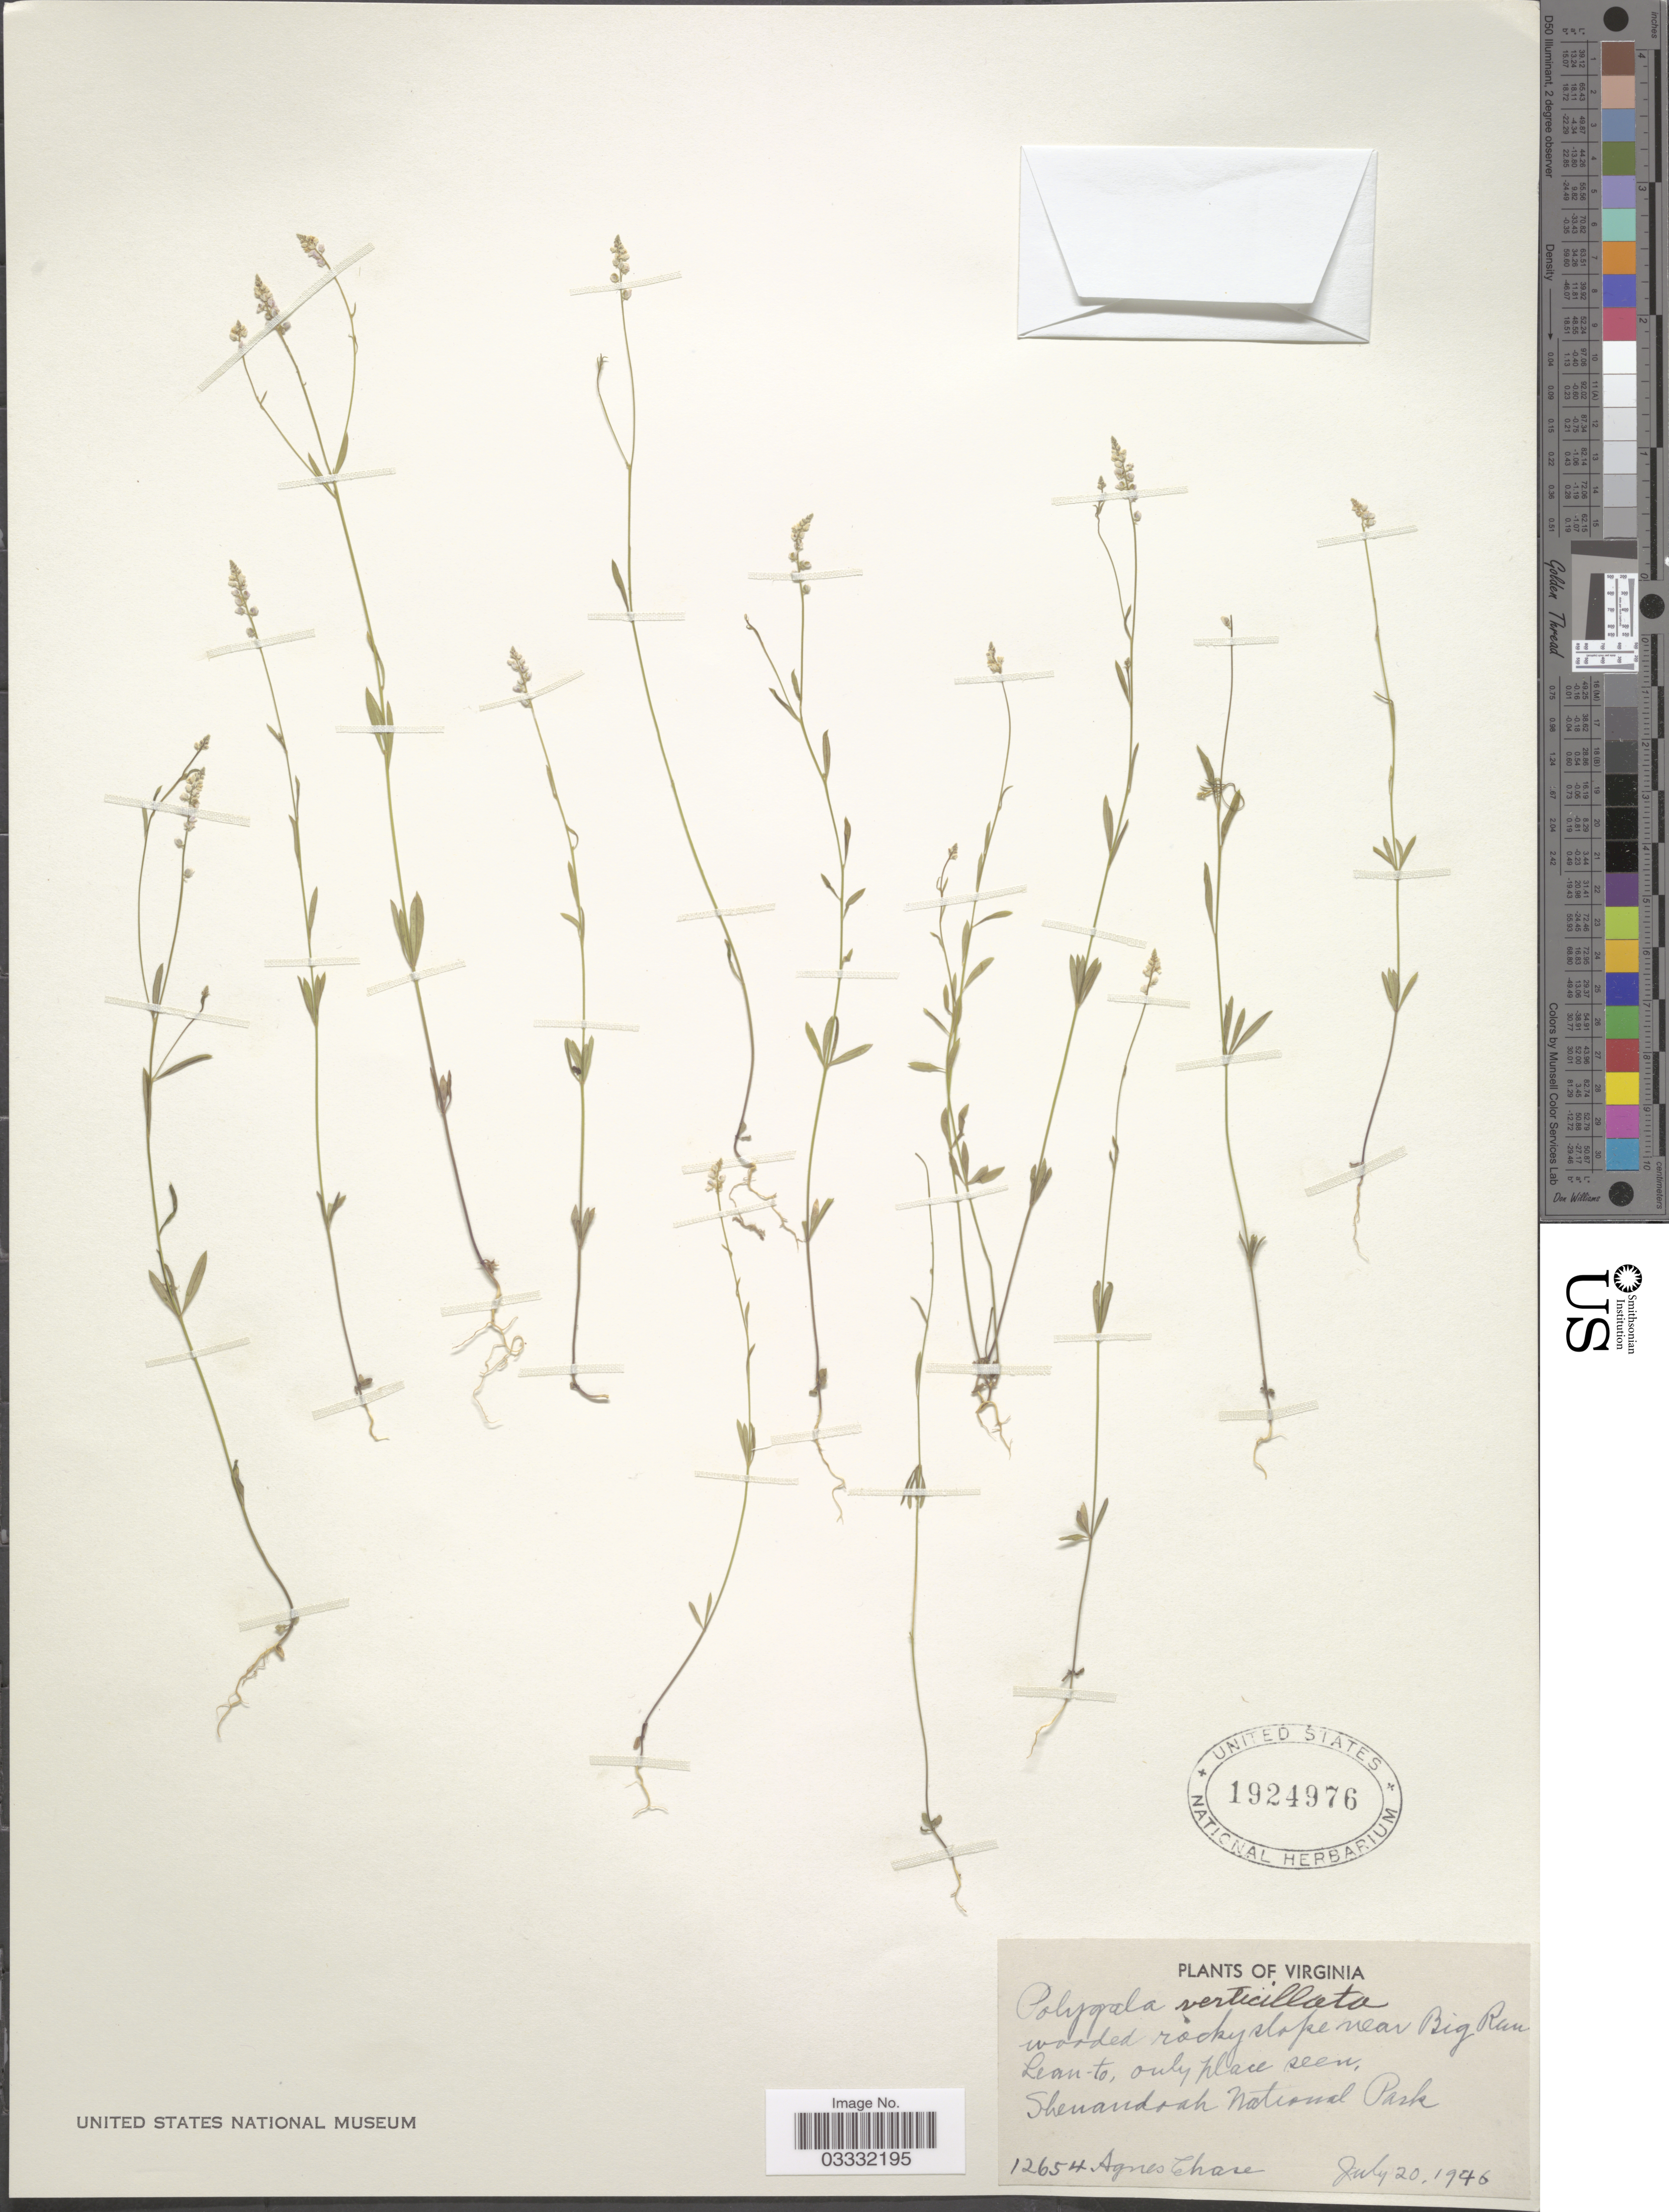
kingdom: Plantae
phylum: Tracheophyta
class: Magnoliopsida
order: Fabales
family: Polygalaceae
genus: Polygala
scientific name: Polygala verticillata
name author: L.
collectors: A. Chase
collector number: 12654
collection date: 1946-07-20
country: United States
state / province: Virginia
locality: Shenandoah National Park.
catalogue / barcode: US 1924976